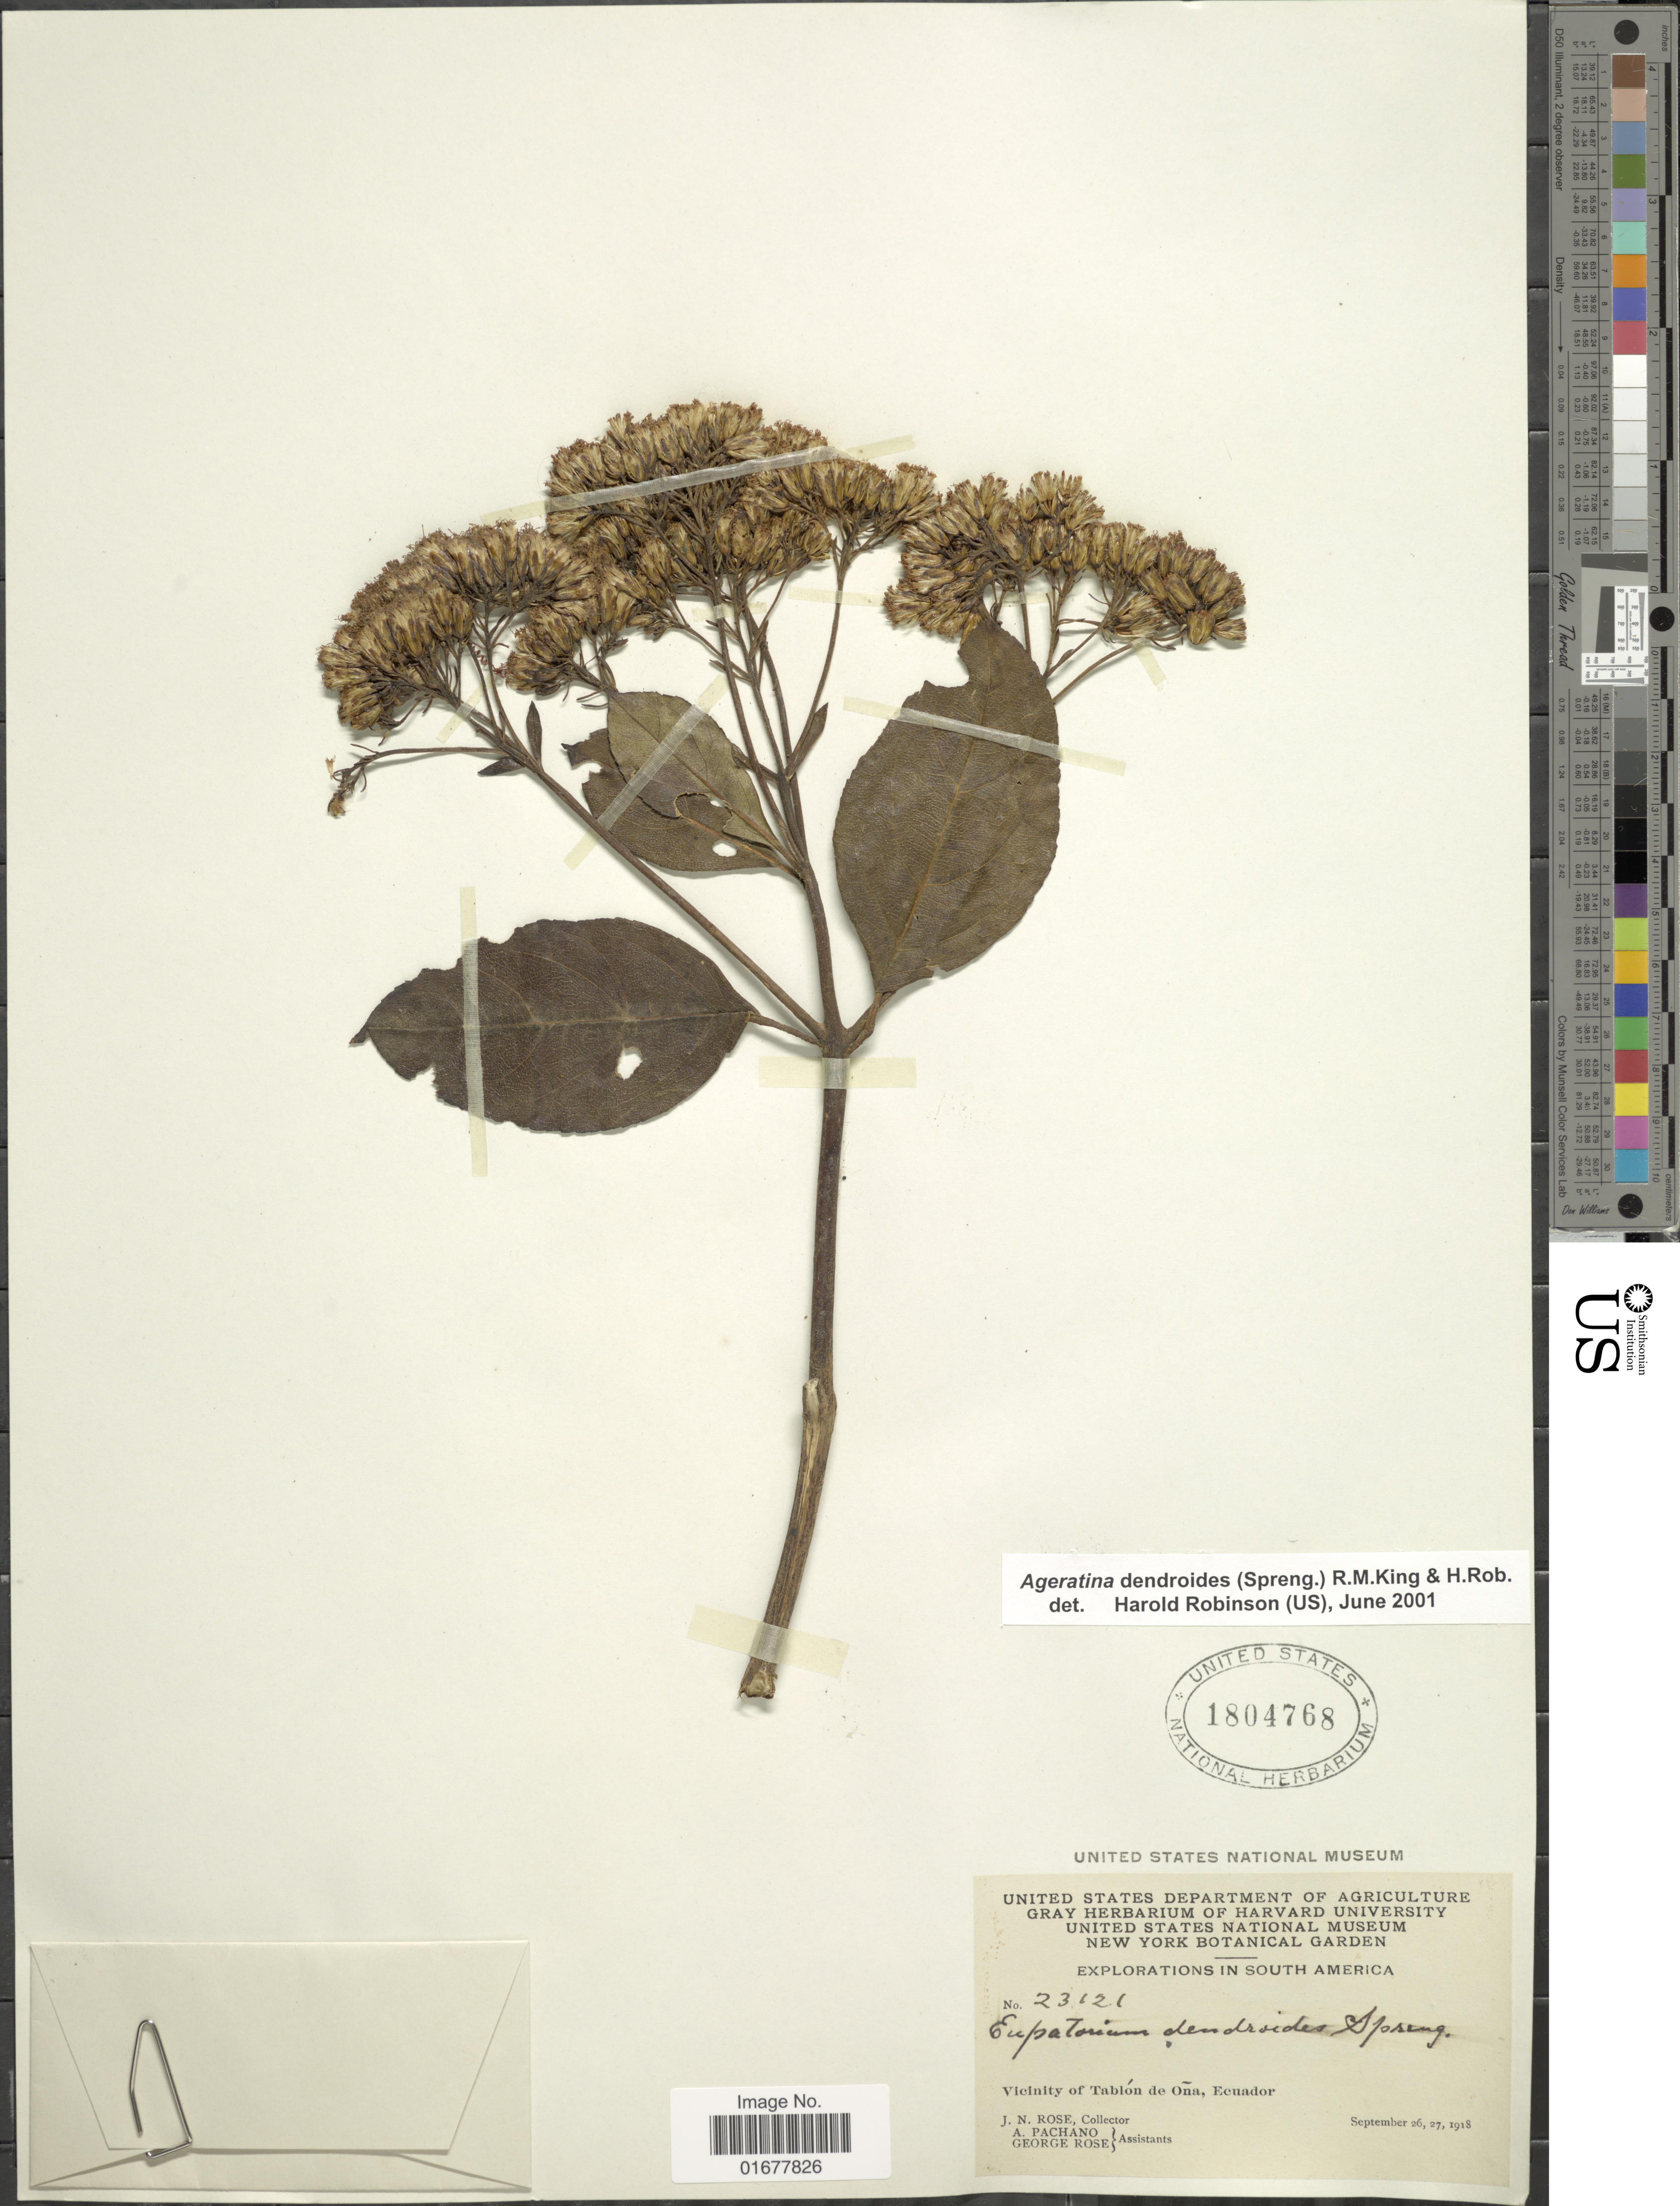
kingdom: Plantae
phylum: Tracheophyta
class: Magnoliopsida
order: Asterales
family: Asteraceae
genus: Ageratina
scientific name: Ageratina dendroides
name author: (Spreng.) R.M. King & H. Rob.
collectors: J. N. Rose, A. Pachano & G. Rose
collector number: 23121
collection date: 1918-09-26/1918-09-27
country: Ecuador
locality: Vicinity of Tablon de Ona, Ecuador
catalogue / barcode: US 1804768